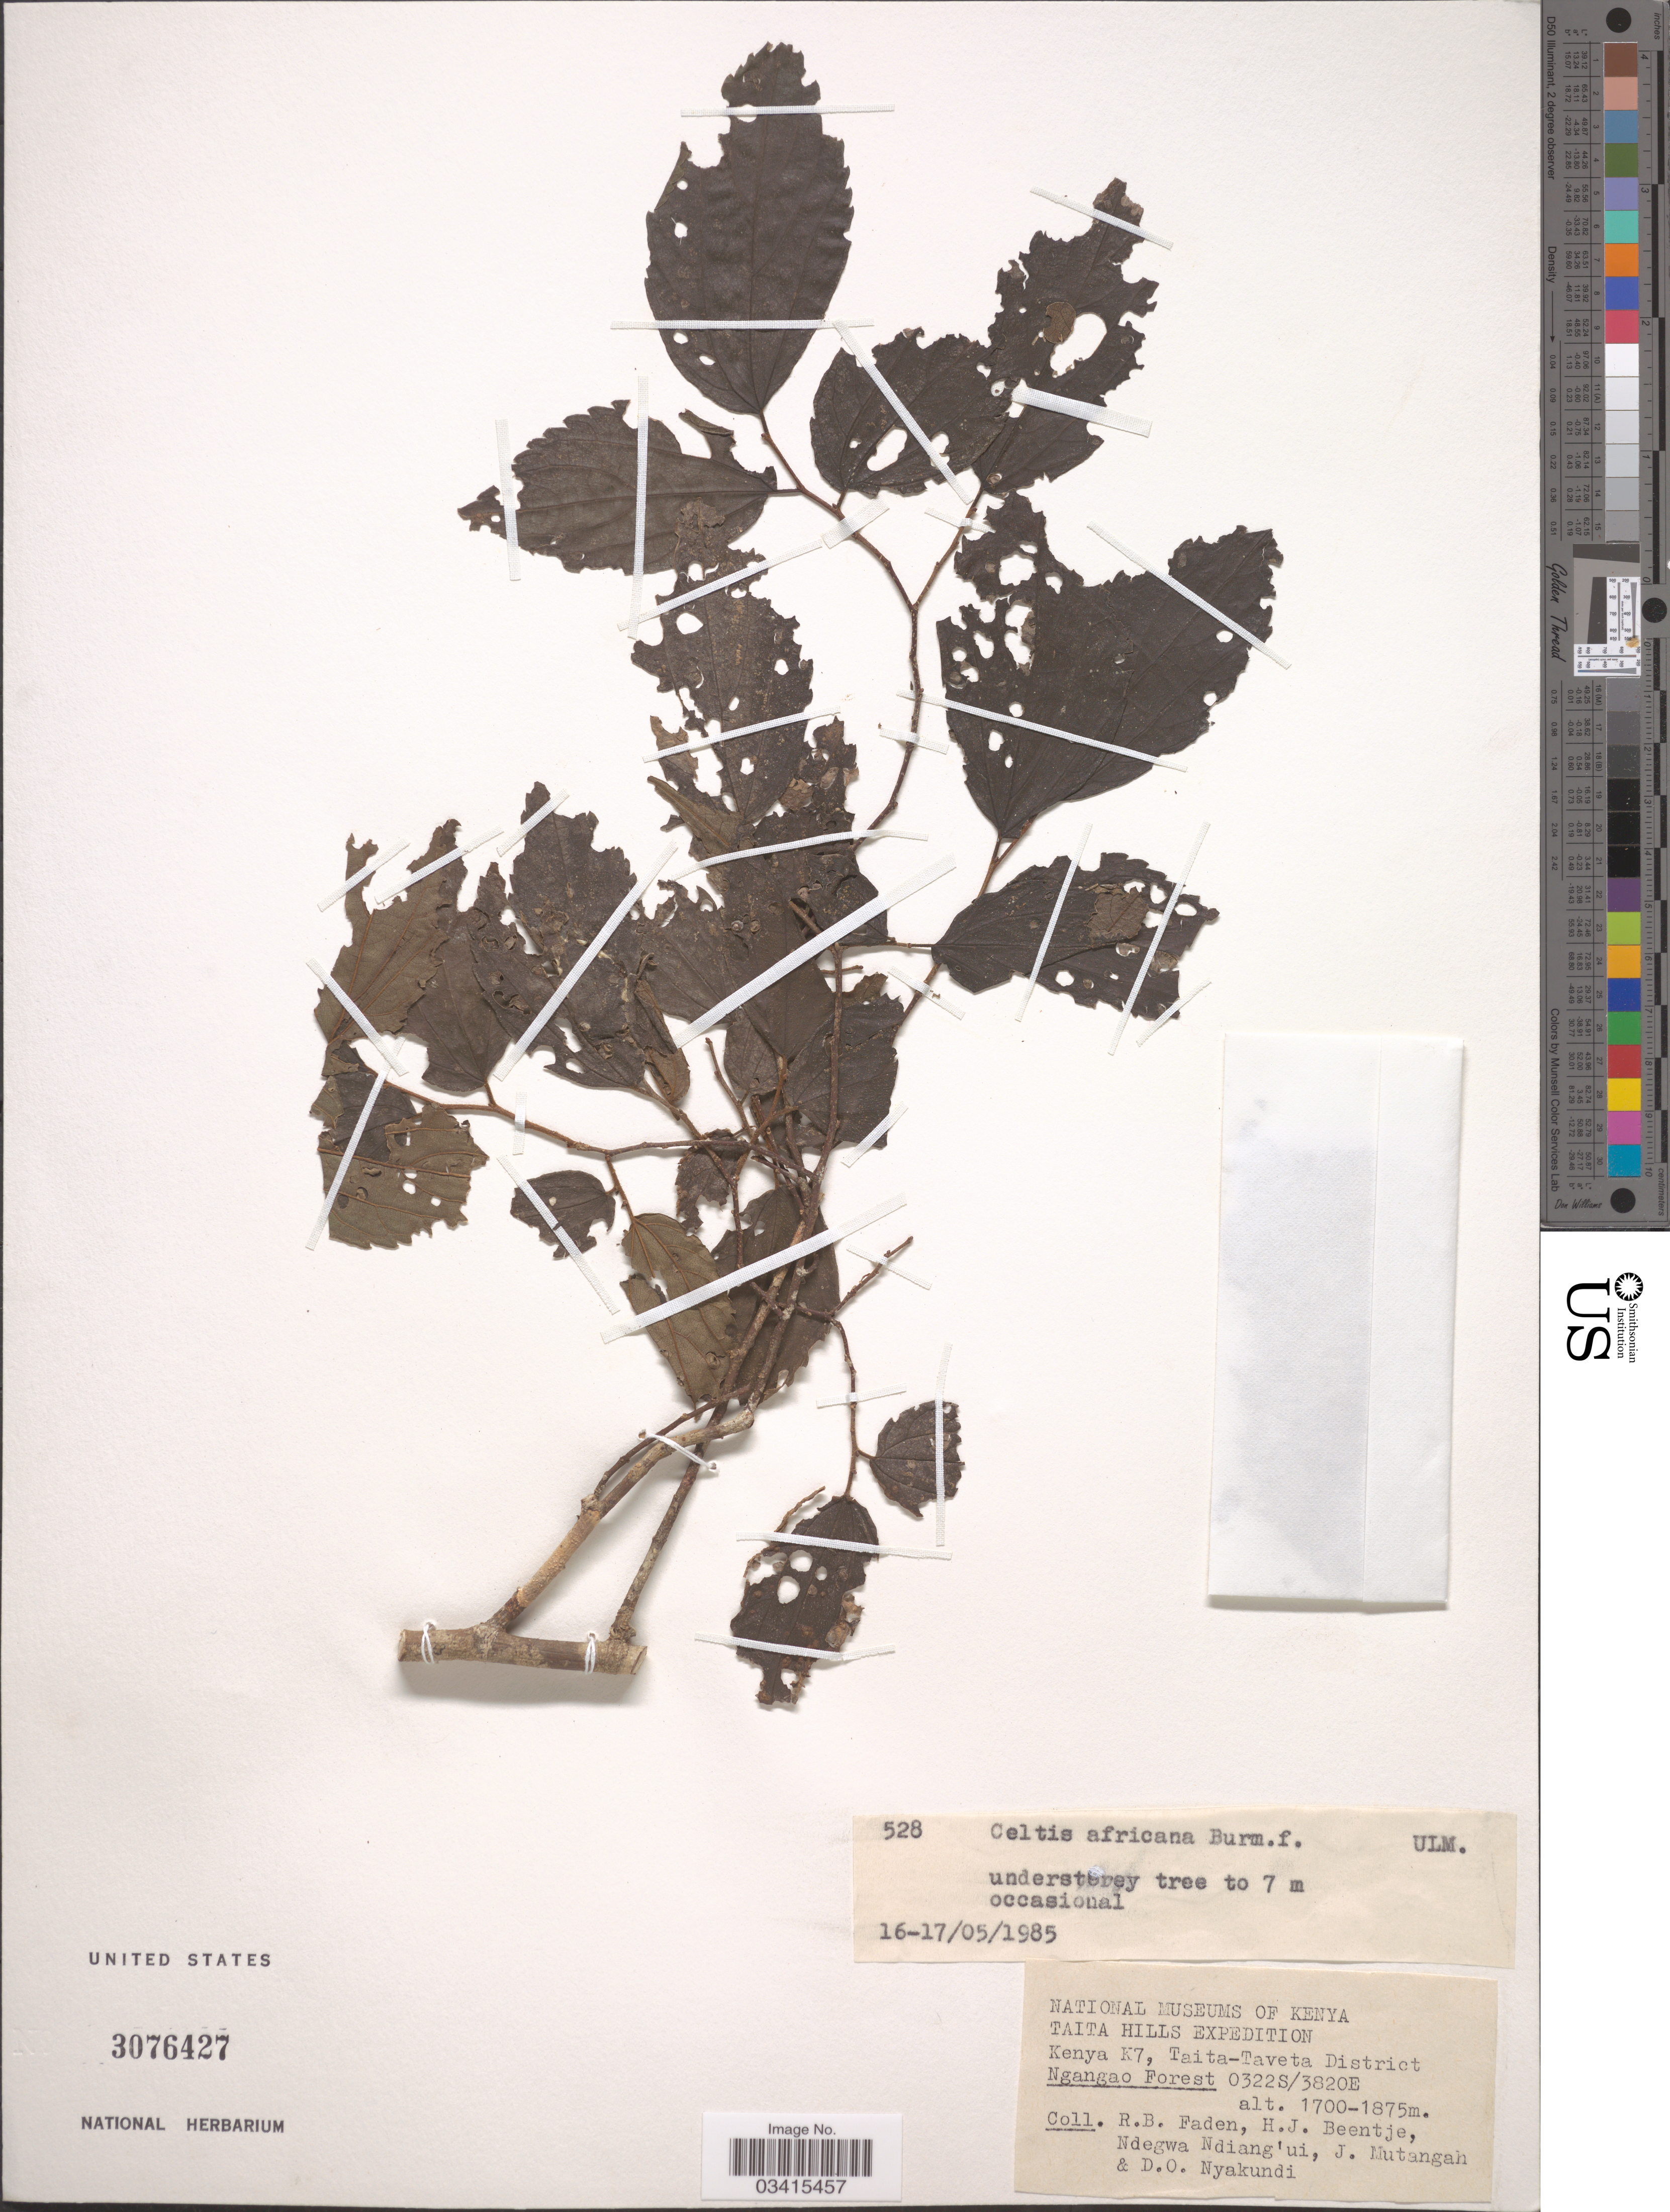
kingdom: Plantae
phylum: Tracheophyta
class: Magnoliopsida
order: Rosales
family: Cannabaceae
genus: Celtis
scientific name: Celtis africana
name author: Burm. f.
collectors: R. B. Faden, H. J. Beentje, Ndegwa Ndiang'ui, J. Mutangah & D. Nyakundi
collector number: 528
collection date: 1985-05-16/1985-05-17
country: Kenya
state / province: Taita Taveta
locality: K7, Taita-Taveta District. Ngangao Forest.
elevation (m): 1700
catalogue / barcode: US 3076427